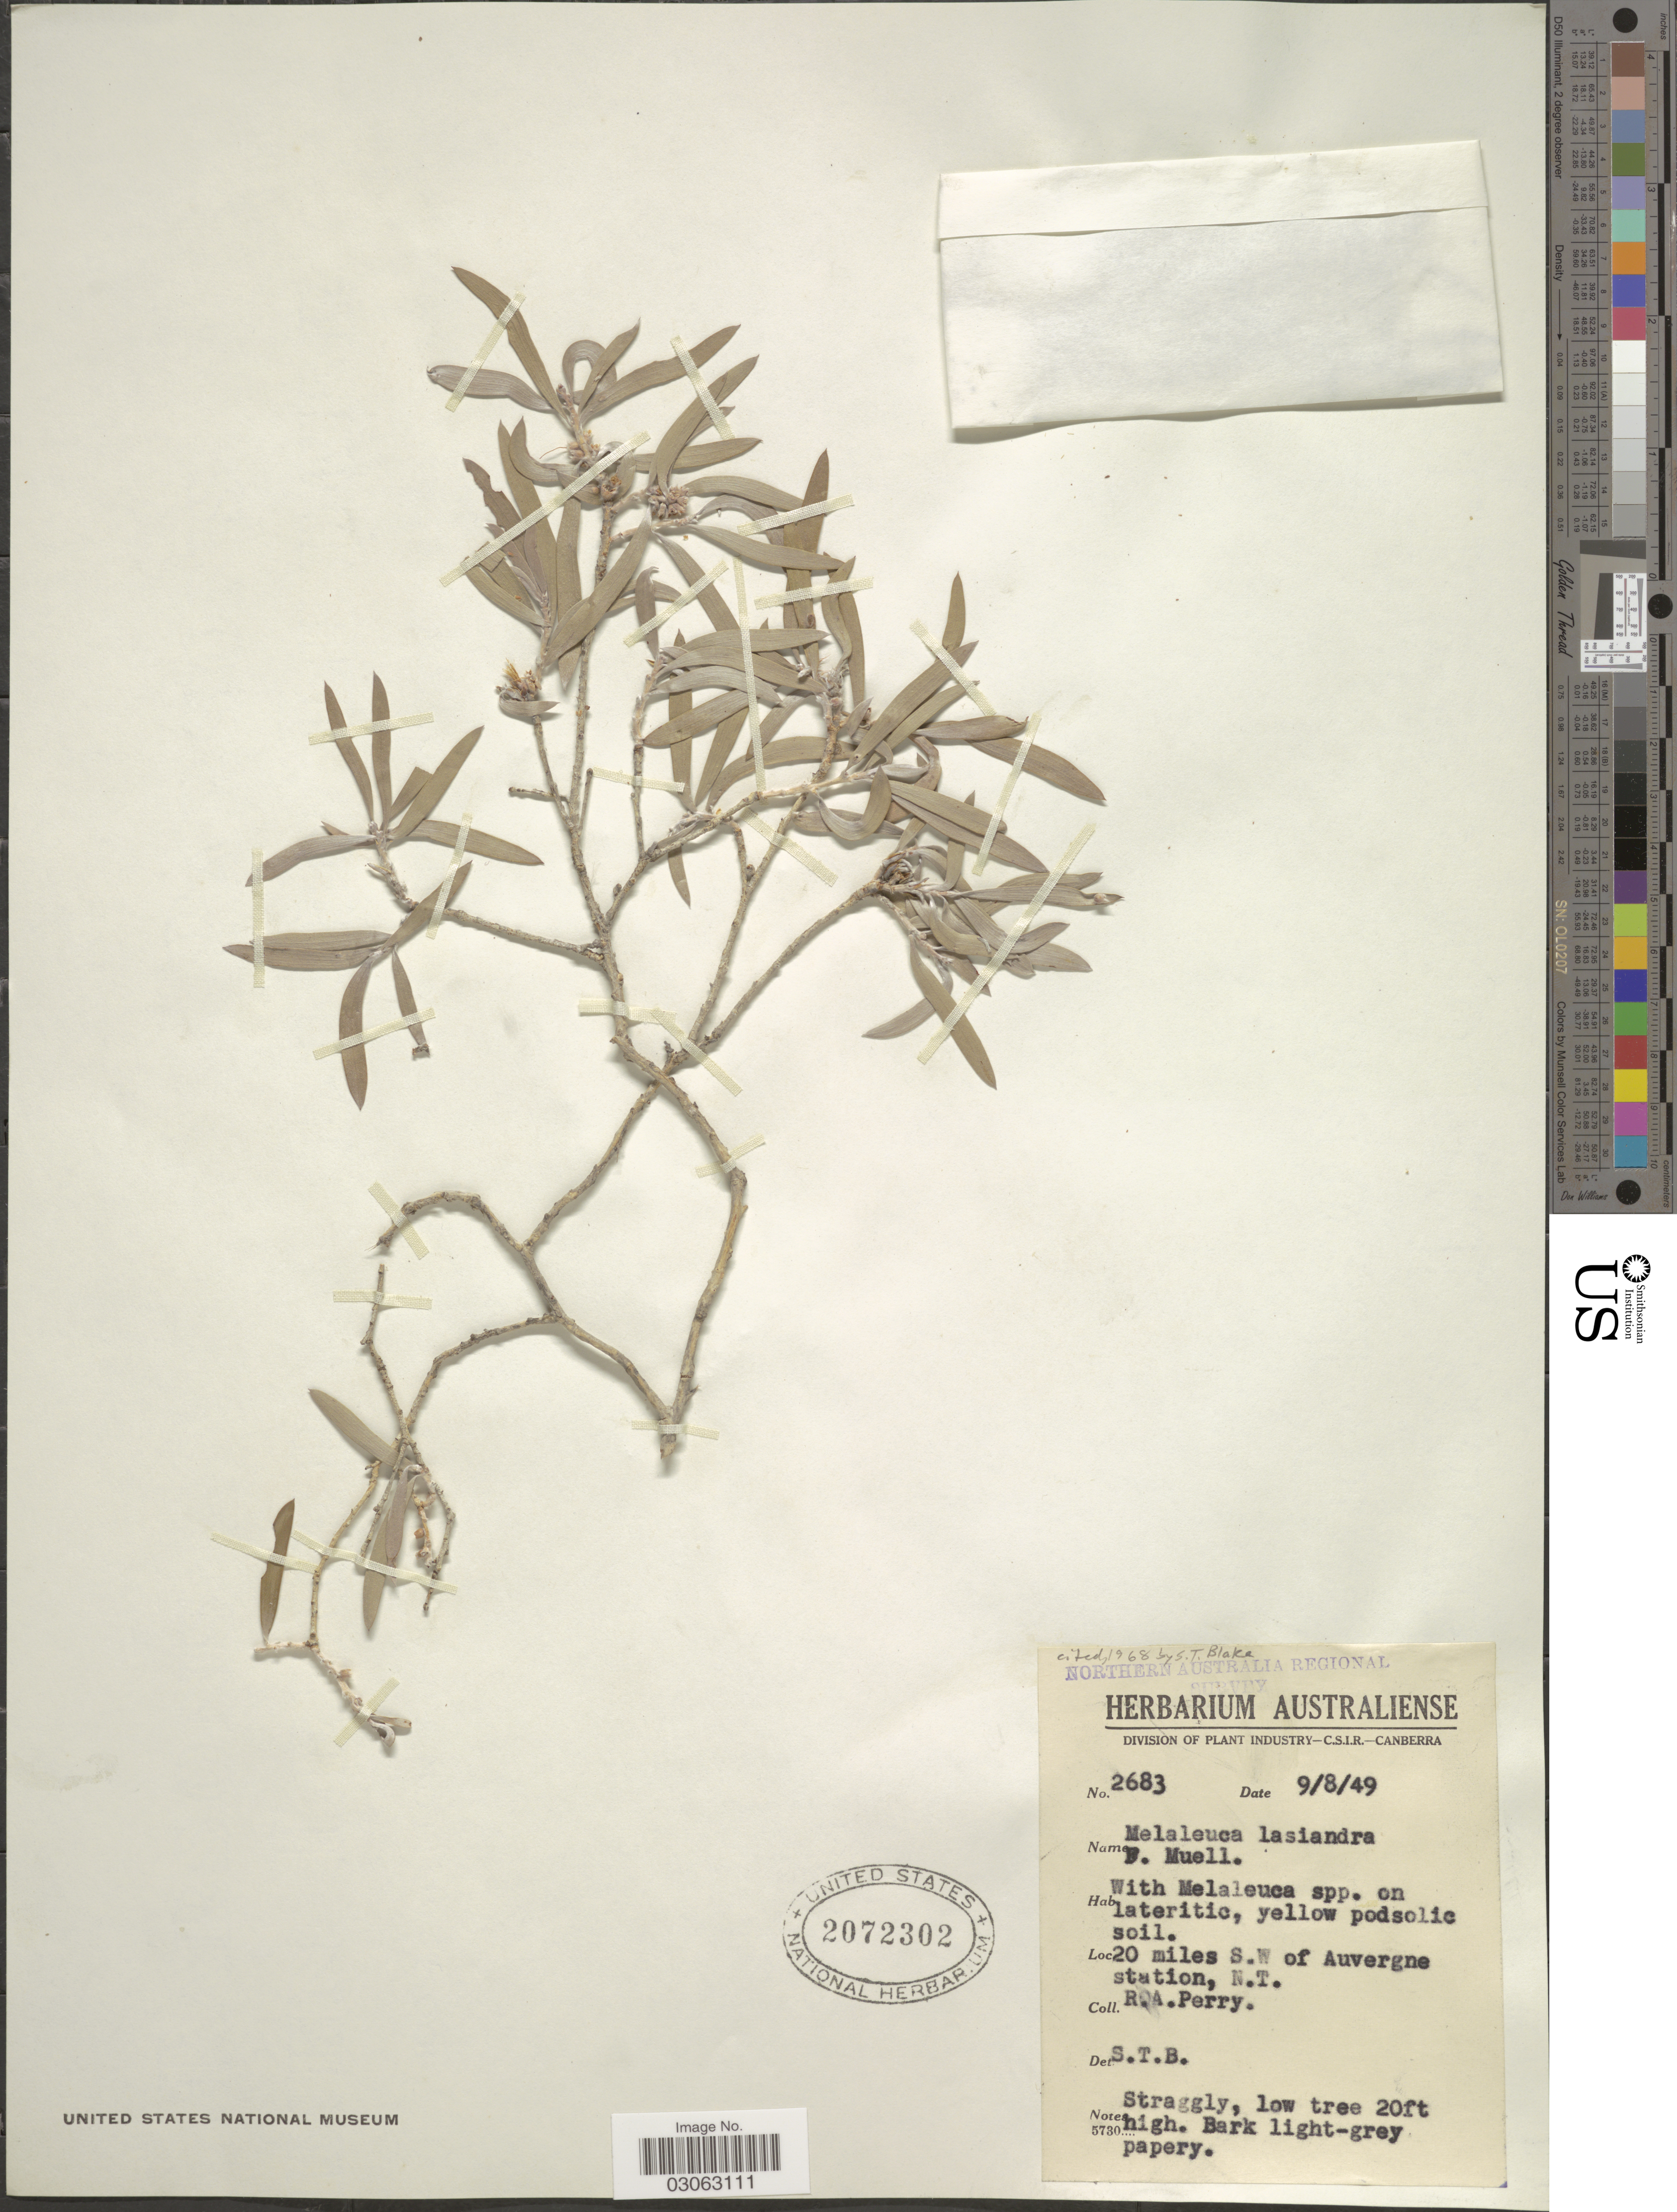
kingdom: Plantae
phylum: Tracheophyta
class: Magnoliopsida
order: Myrtales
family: Myrtaceae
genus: Melaleuca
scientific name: Melaleuca lasiandra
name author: F. Muell.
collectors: Perry, R. A.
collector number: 2683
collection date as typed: Transcribed d/m/y: 9/8/49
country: Australia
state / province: Northern Territory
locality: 20 miles S. W. of Auvergne station, N. T.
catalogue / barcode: US 2072302